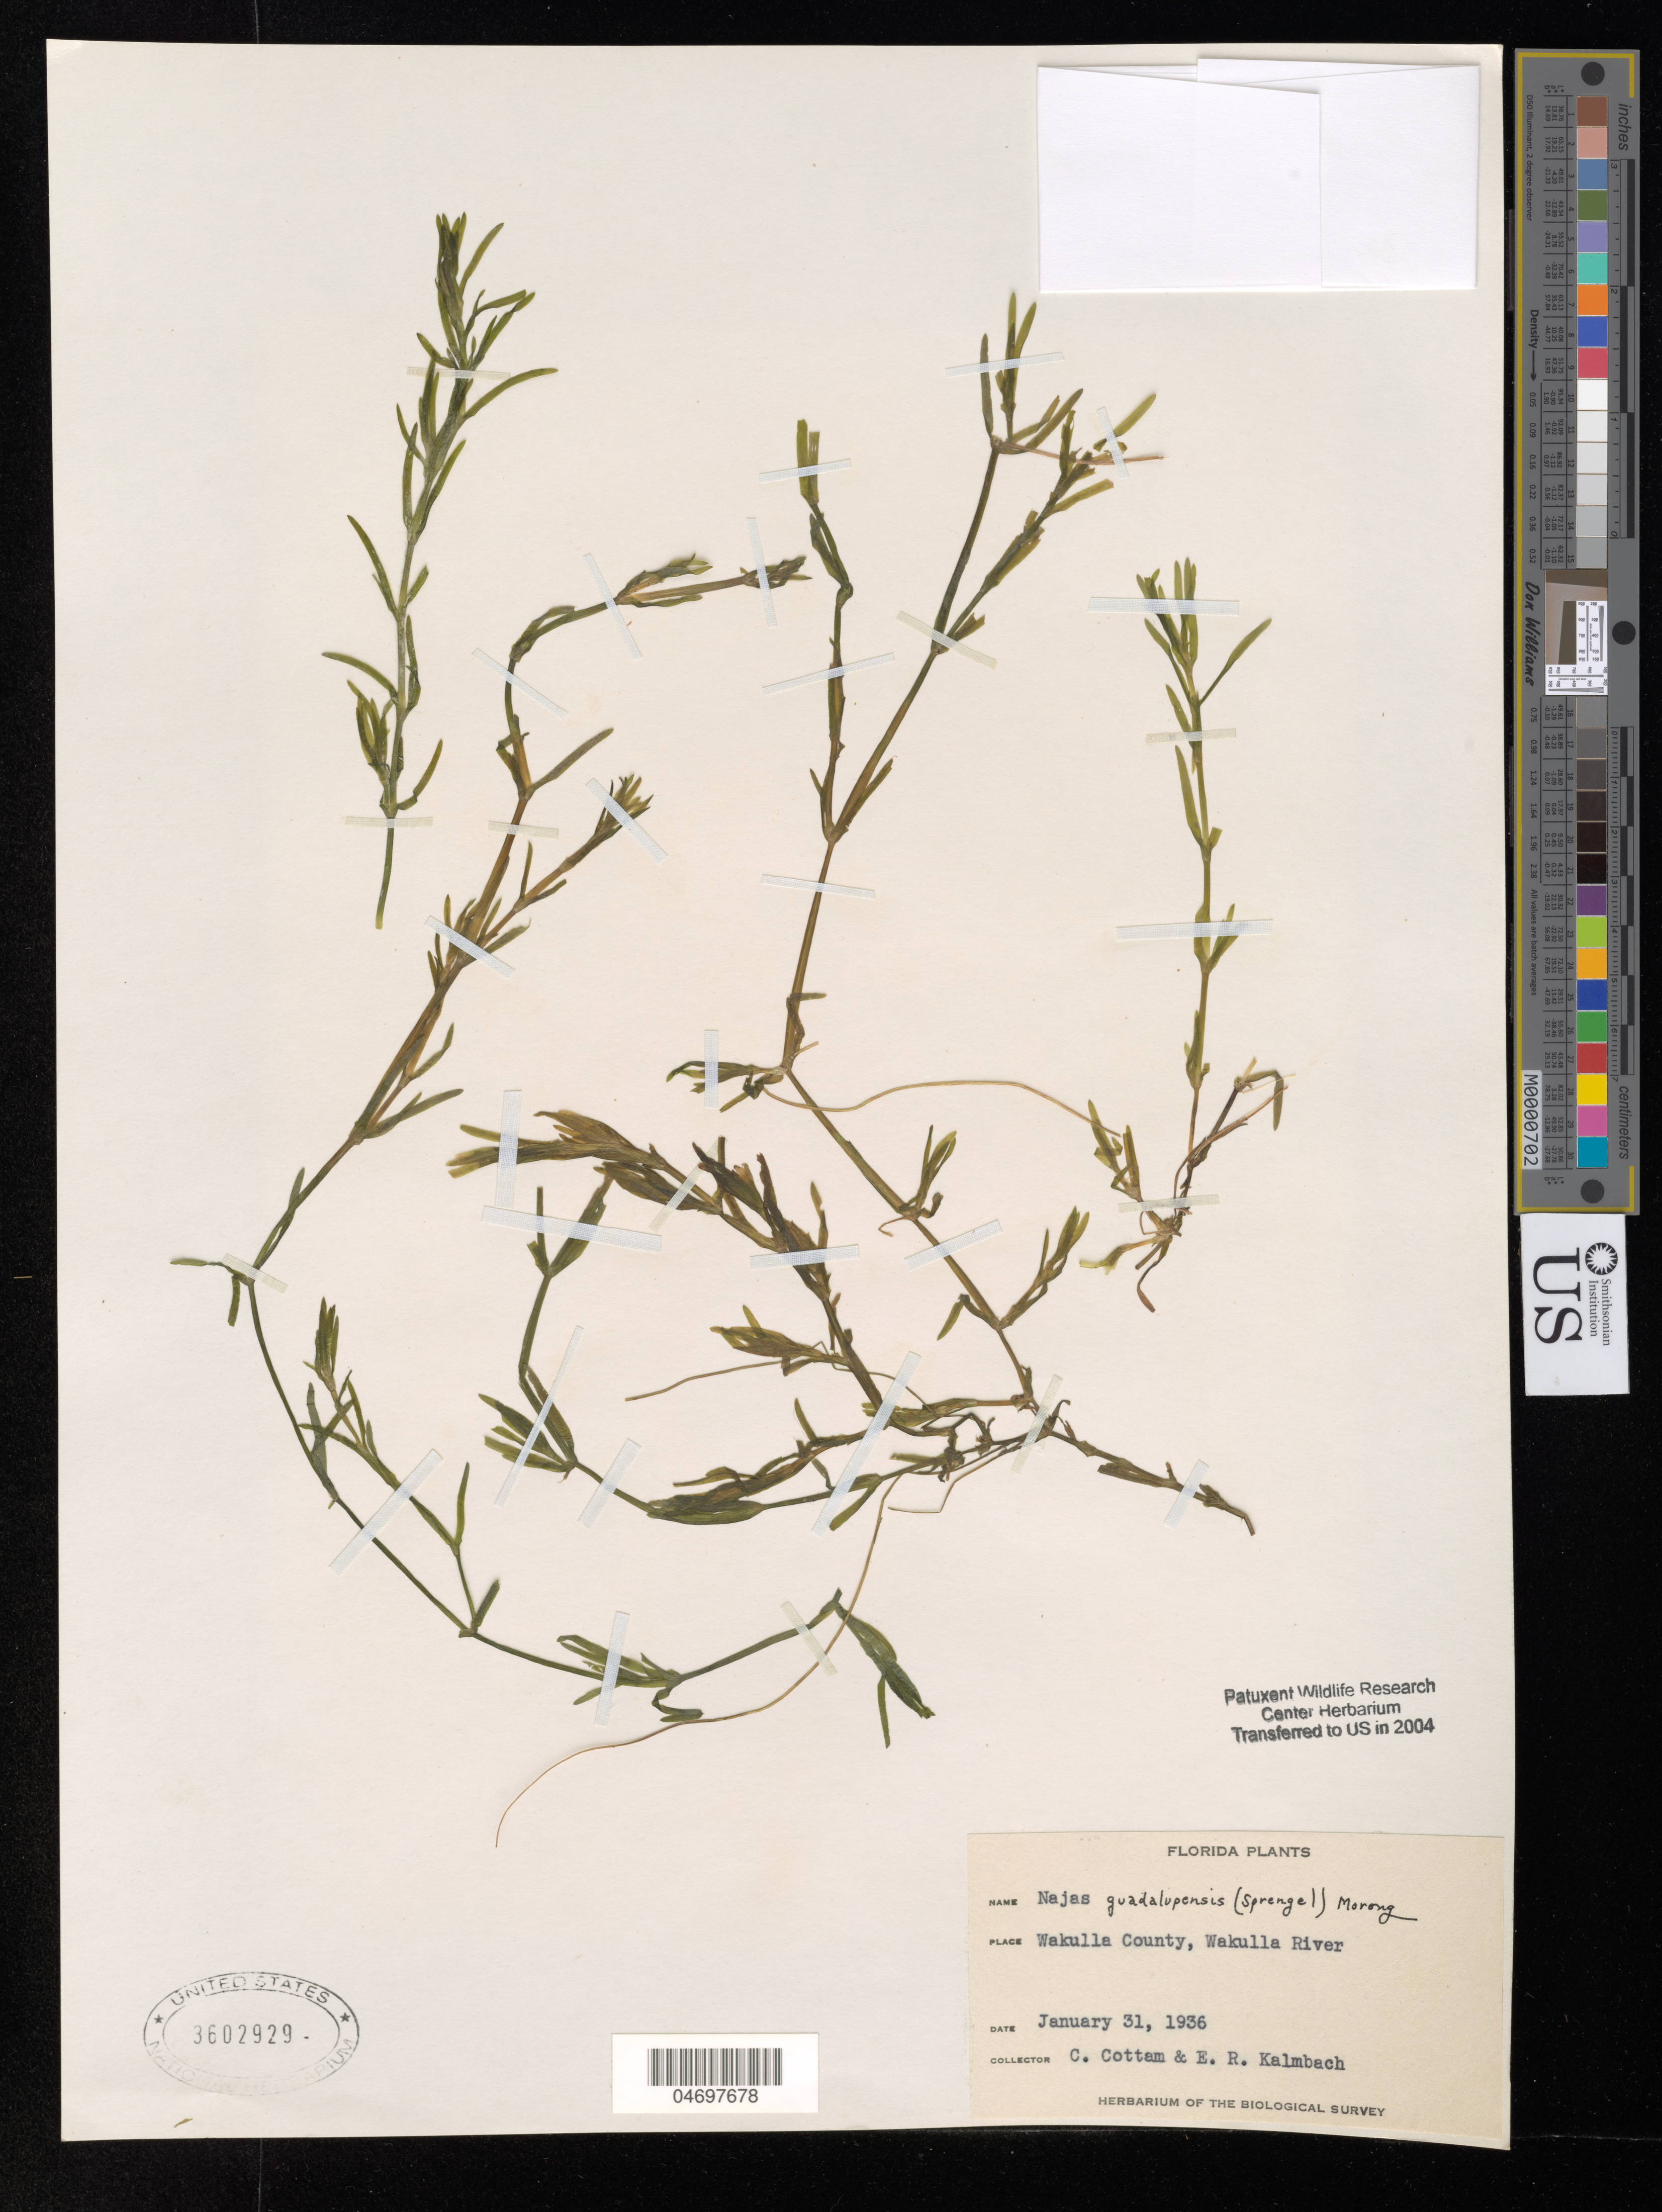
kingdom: Plantae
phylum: Tracheophyta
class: Liliopsida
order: Alismatales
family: Hydrocharitaceae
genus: Najas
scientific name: Najas guadalupensis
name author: (Spreng.) Magnus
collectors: C. Cottam & E. Kalmbach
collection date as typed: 31 Jan 1936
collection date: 1936-01-31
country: United States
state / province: Florida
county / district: Wakulla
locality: Wakulla River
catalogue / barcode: US 3602929